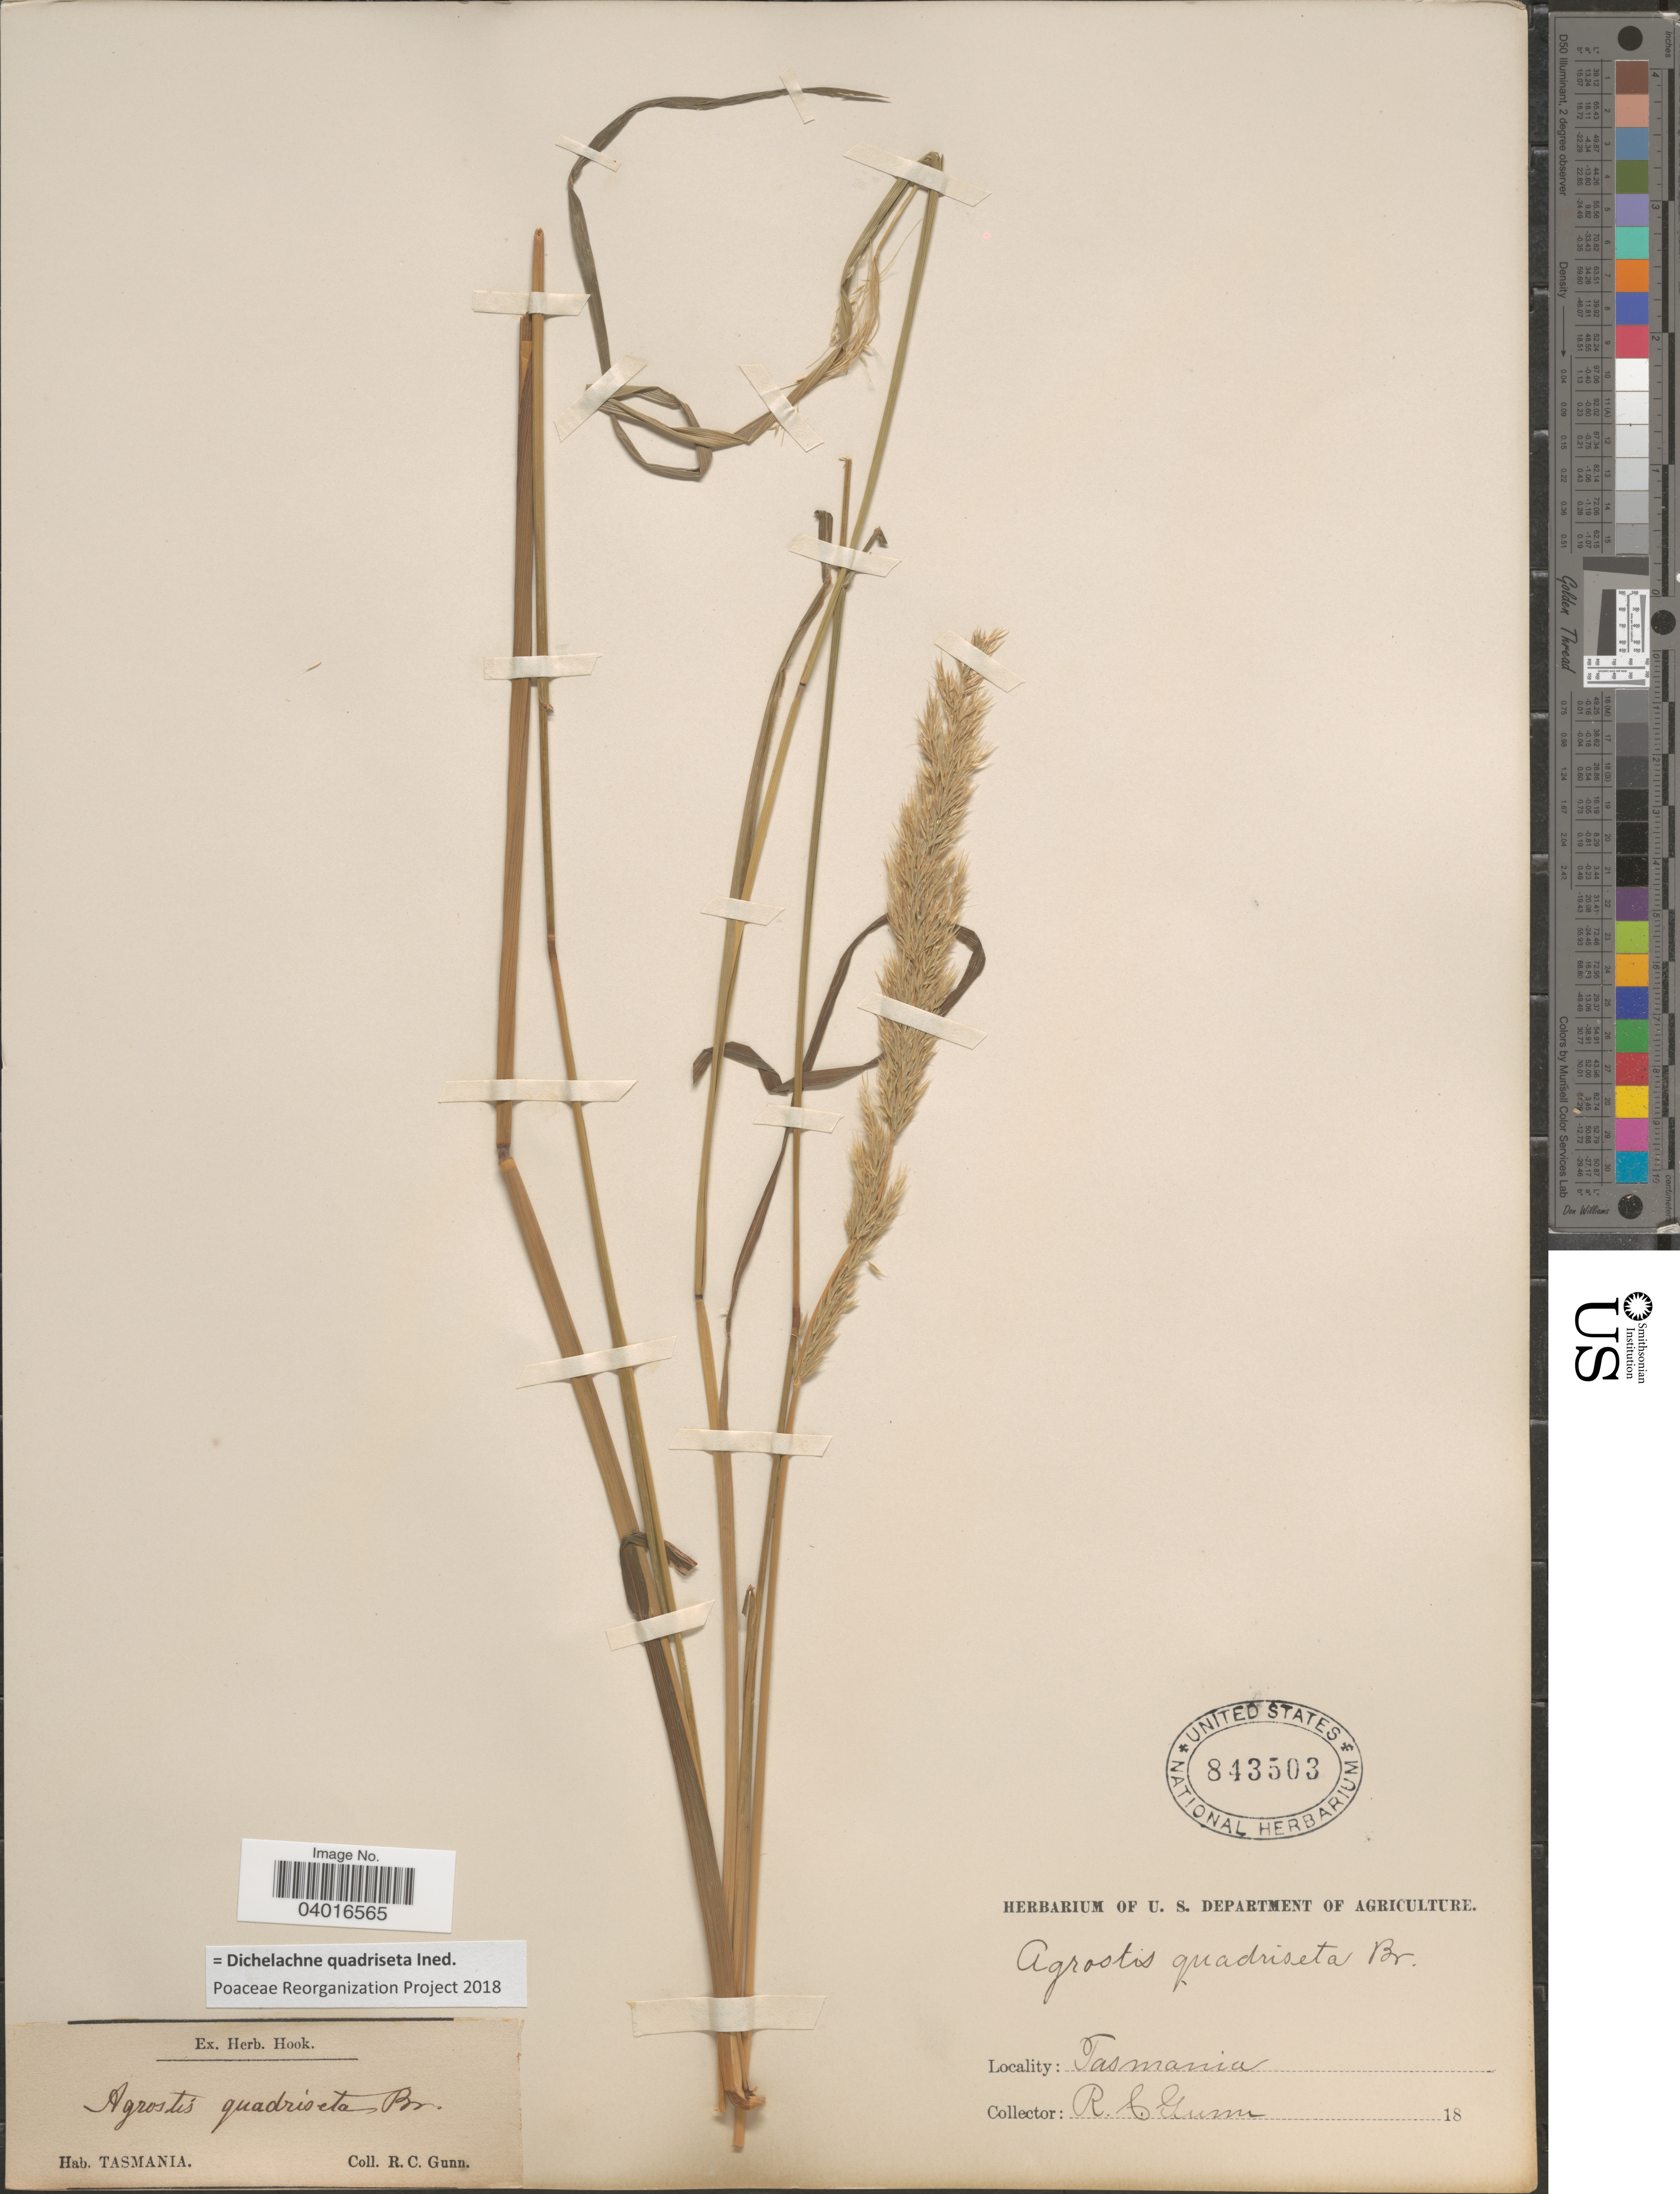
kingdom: Plantae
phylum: Tracheophyta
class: Liliopsida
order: Poales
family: Poaceae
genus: Dichelachne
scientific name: Dichelachne quadriseta ined.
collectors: R. Gunn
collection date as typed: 18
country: Australia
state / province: Tasmania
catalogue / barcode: US 843503